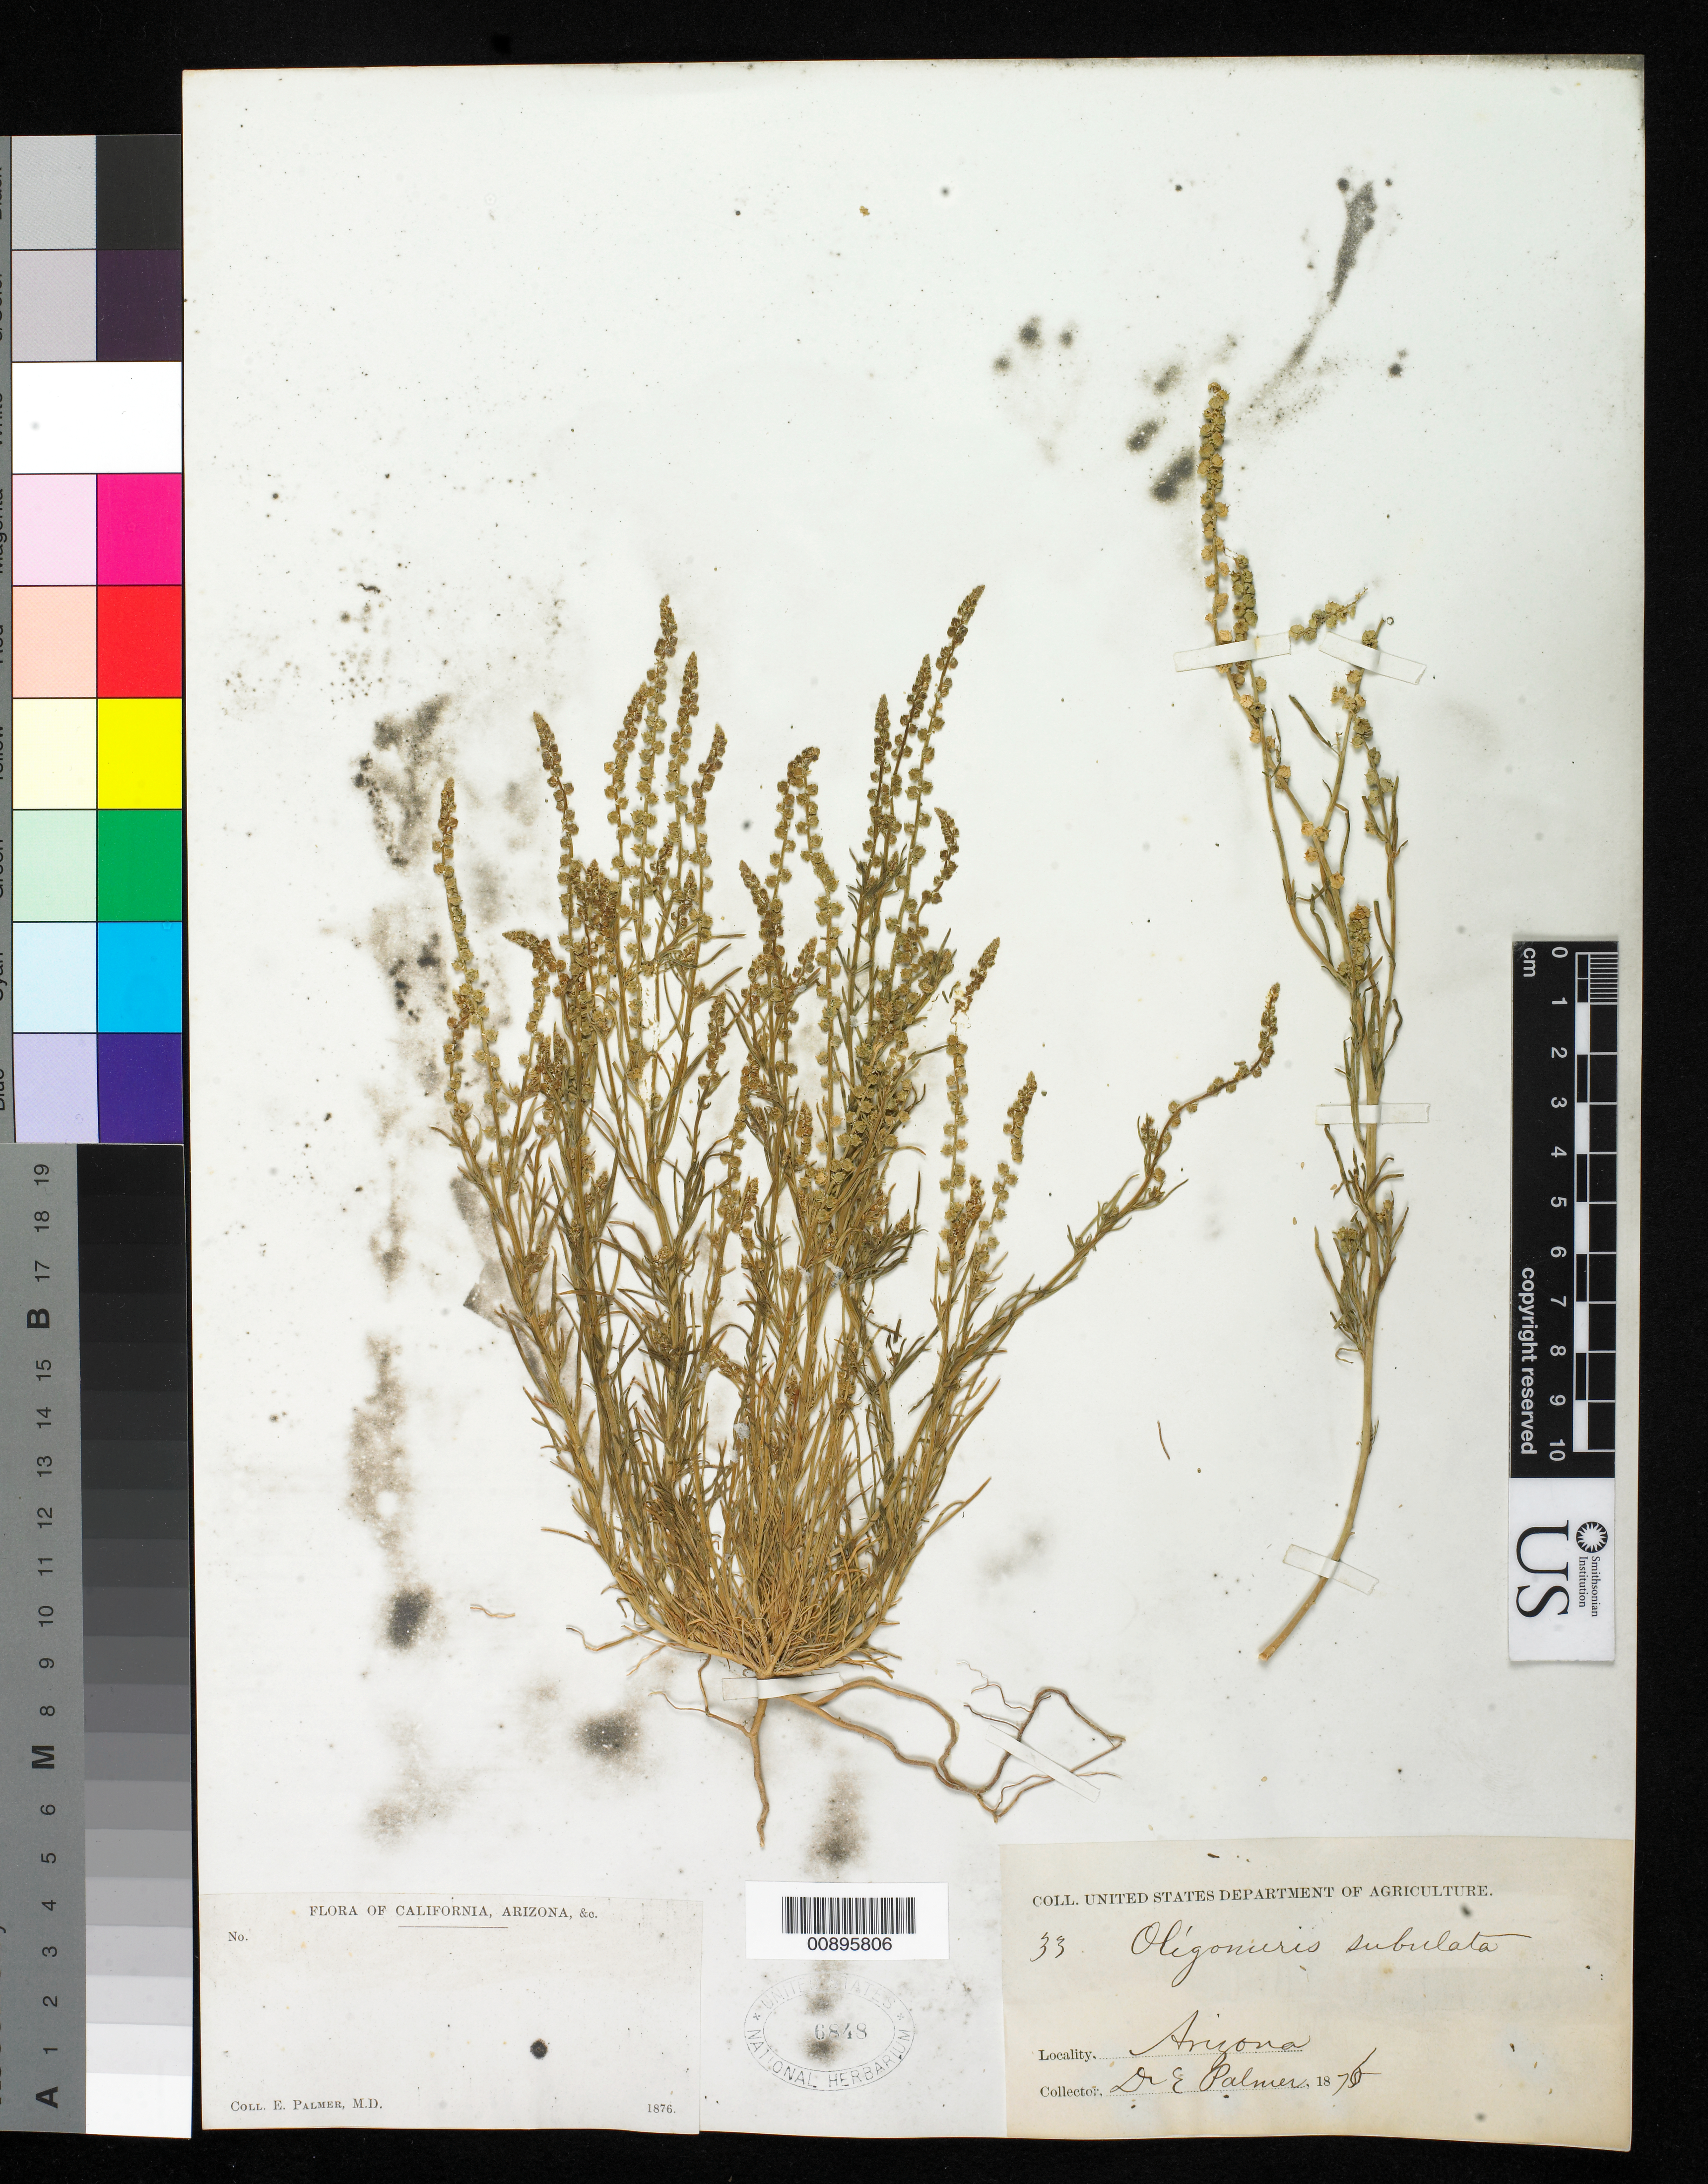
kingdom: Plantae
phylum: Tracheophyta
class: Magnoliopsida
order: Brassicales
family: Resedaceae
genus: Oligomeris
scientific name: Oligomeris subulata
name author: Webb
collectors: E. Palmer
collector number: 33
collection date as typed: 1876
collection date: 1876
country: United States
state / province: Arizona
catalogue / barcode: US 6848